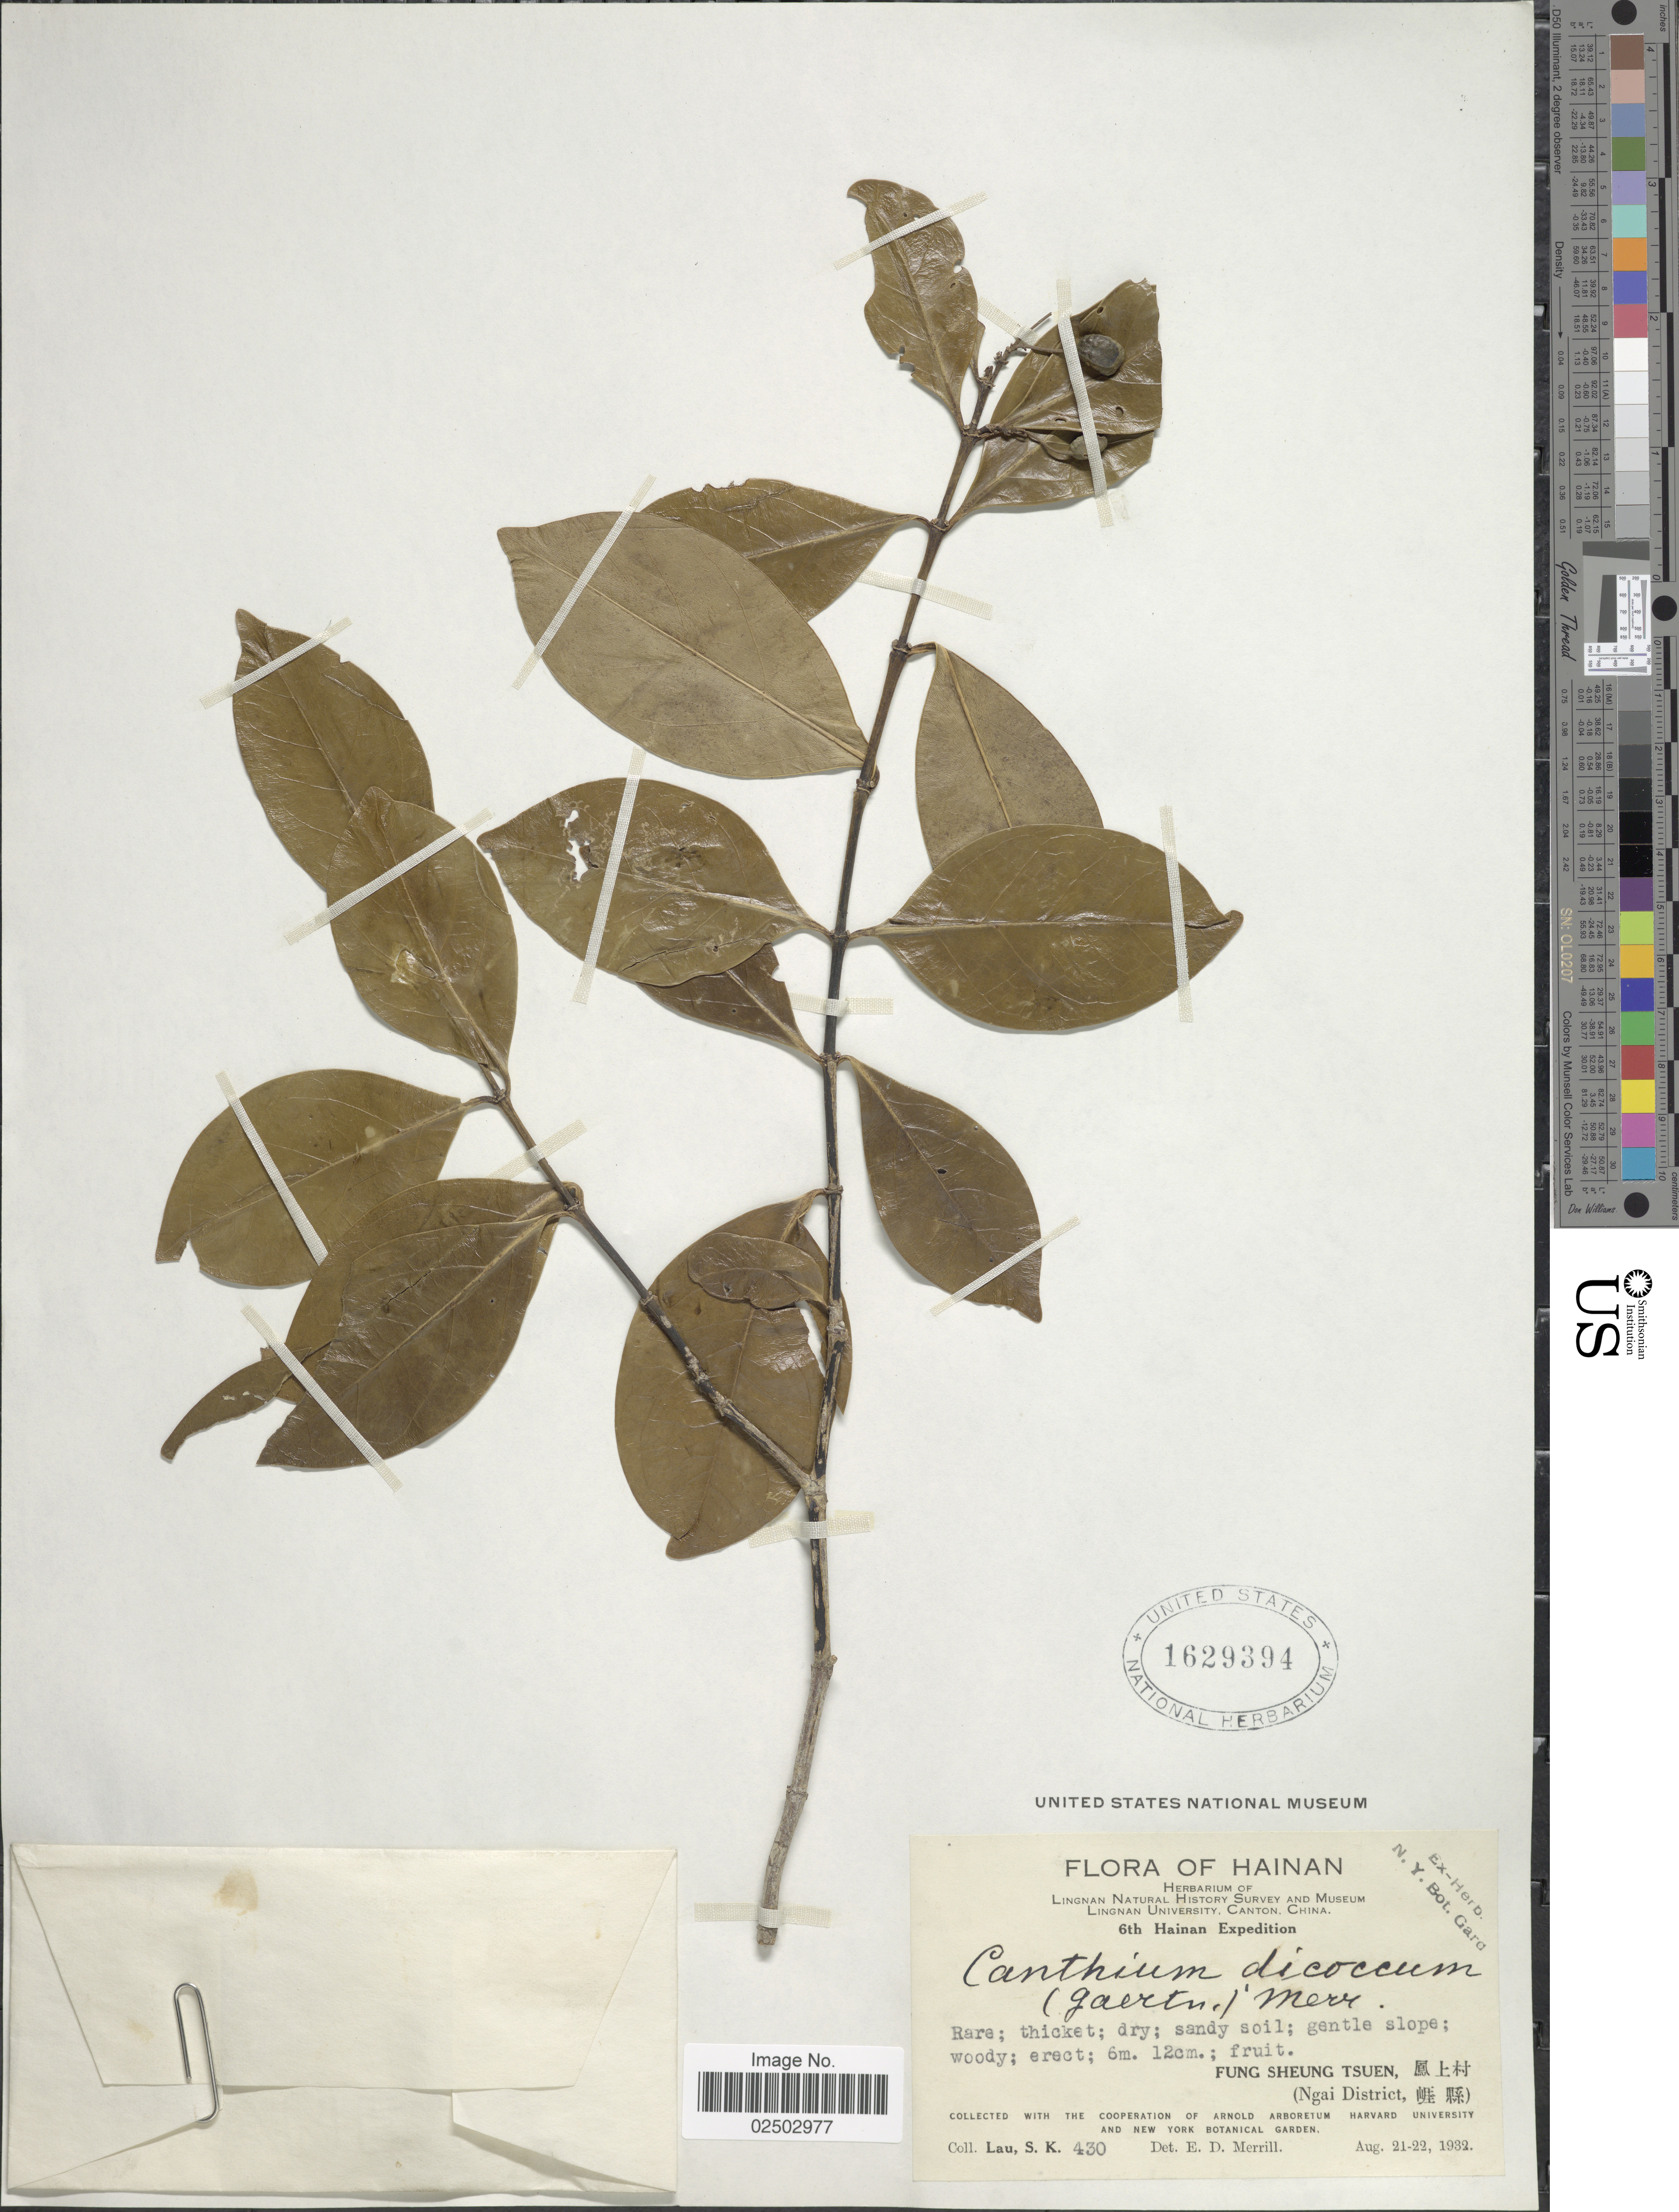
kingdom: Plantae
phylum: Tracheophyta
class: Magnoliopsida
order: Gentianales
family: Rubiaceae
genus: Canthium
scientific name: Canthium dicoccum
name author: (Gaertn.) Merr.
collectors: S. K. Lau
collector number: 430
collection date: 1932-08-21/1932-08-22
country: China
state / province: Hainan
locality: Fung Sheung Tsuen, Ngai District.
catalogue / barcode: US 1629394